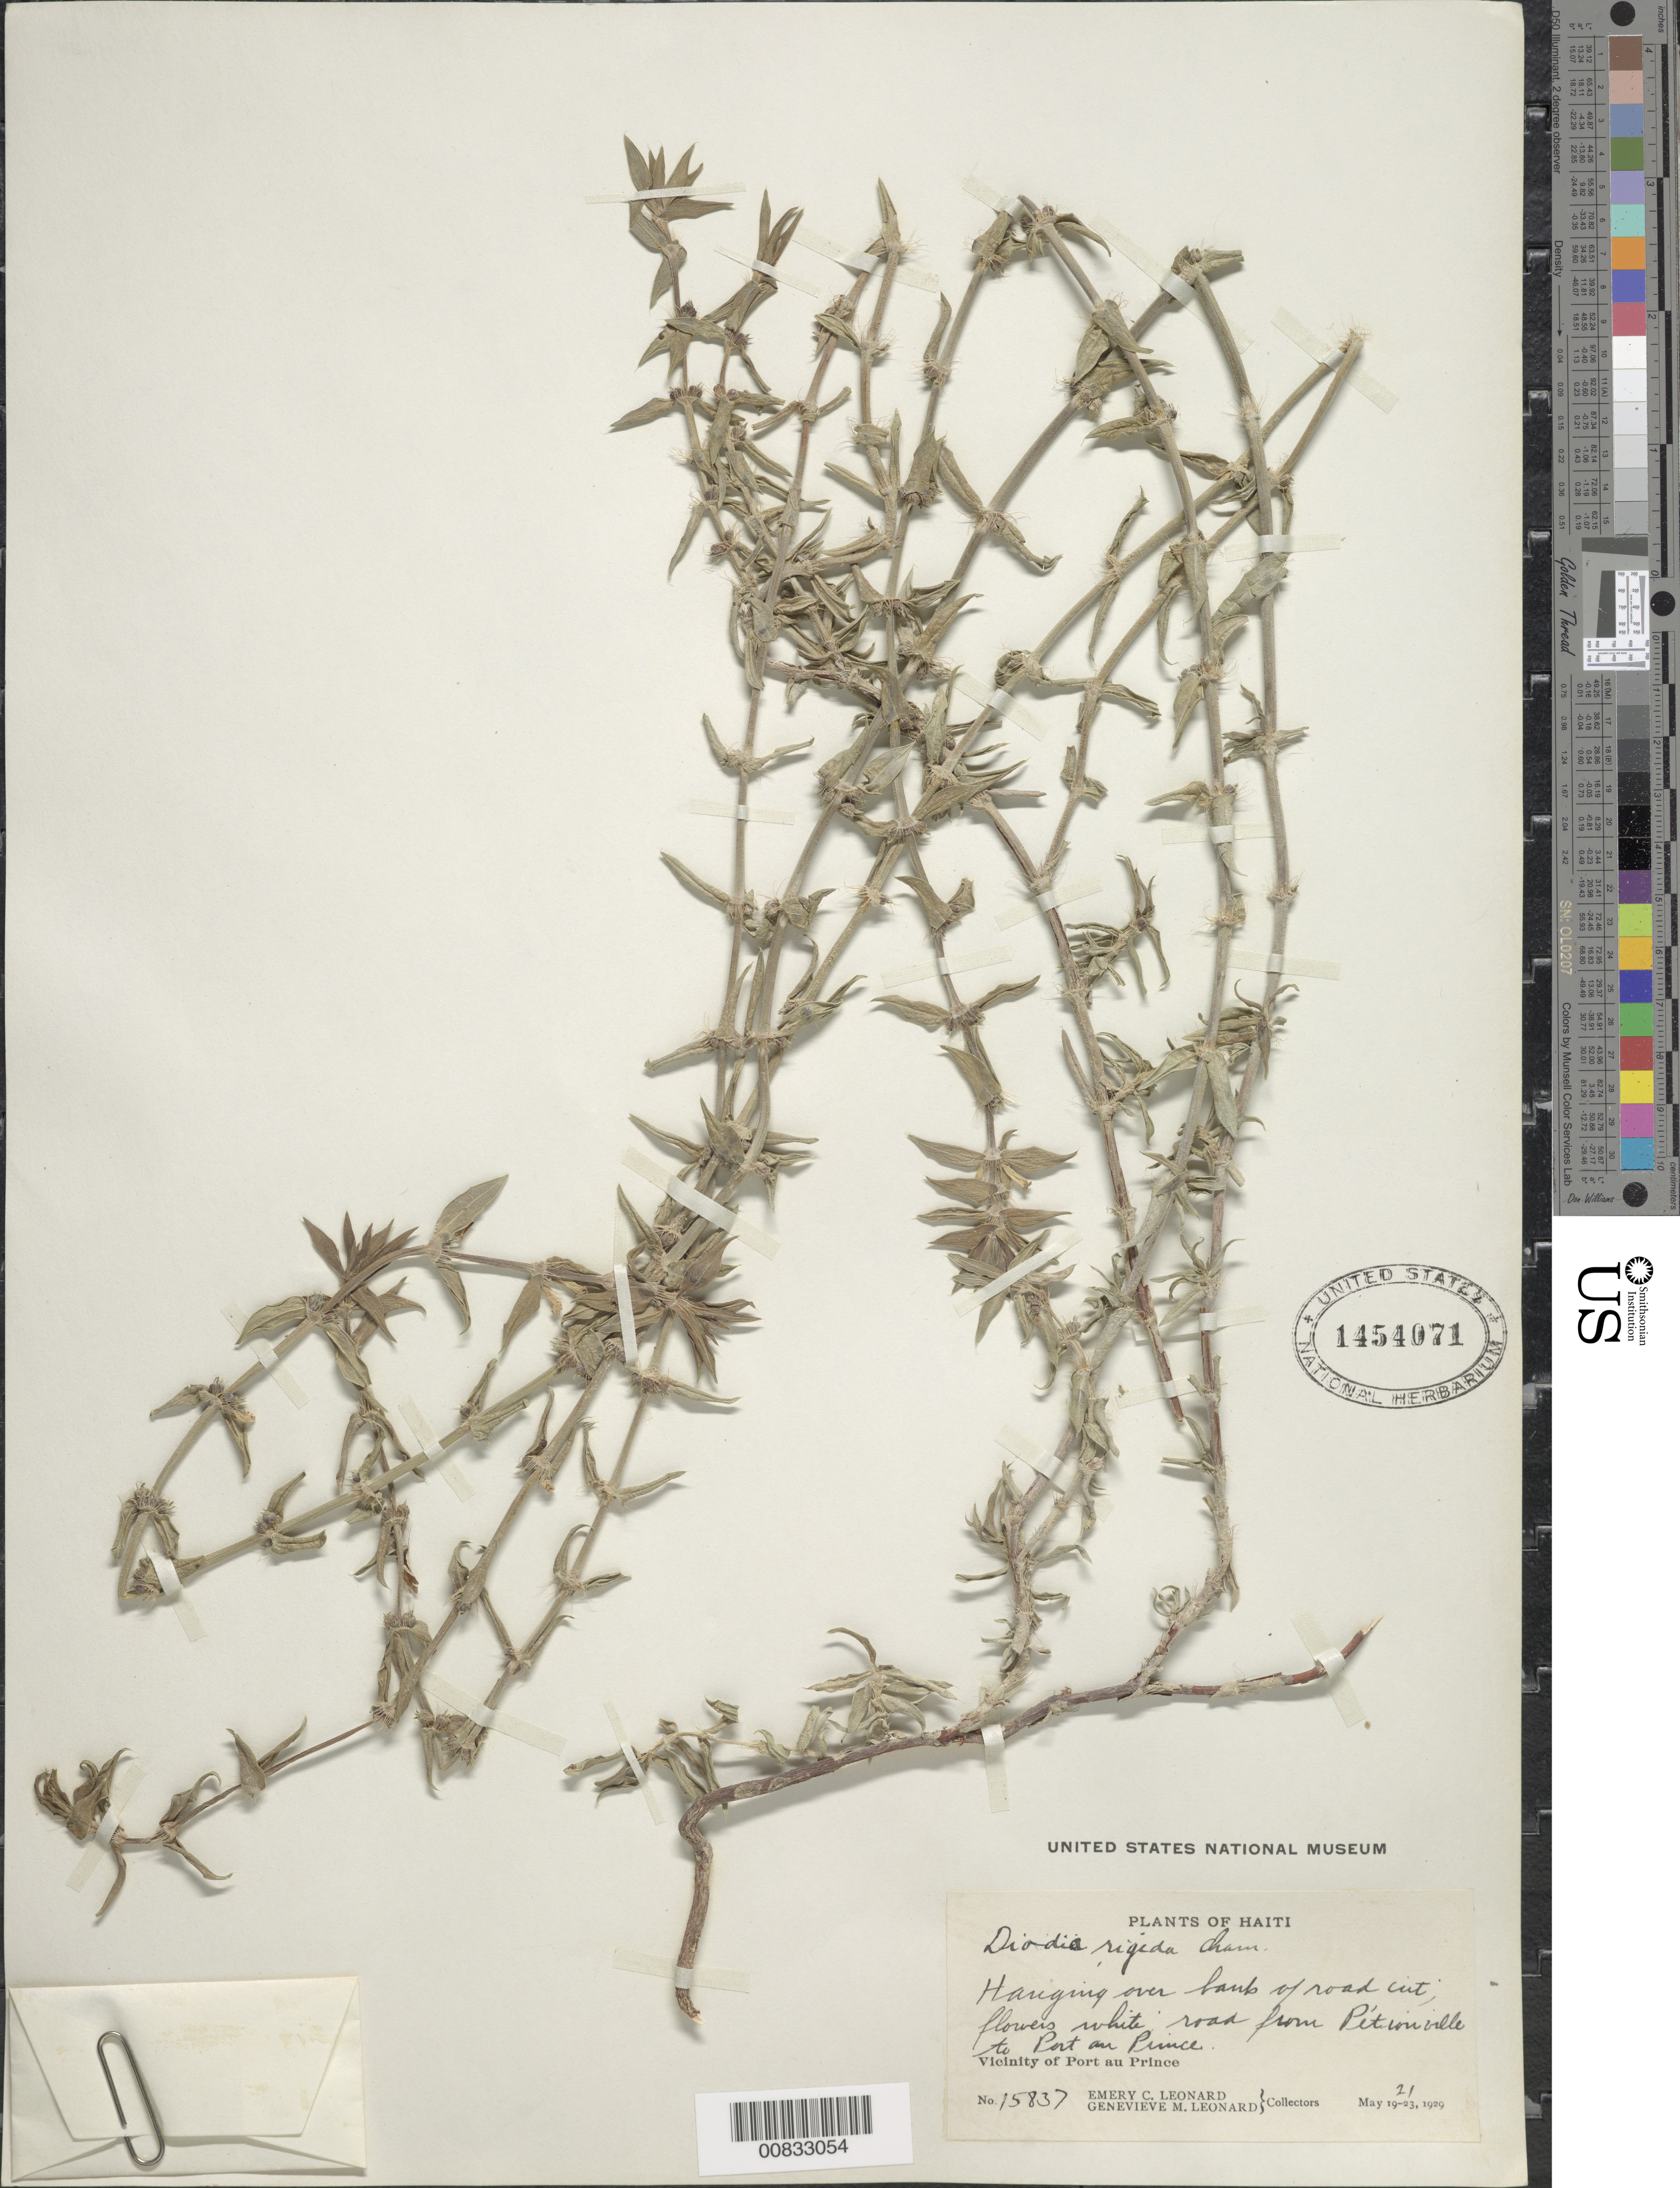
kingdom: Plantae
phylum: Tracheophyta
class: Magnoliopsida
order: Gentianales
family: Rubiaceae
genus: Diodella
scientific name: Diodella apiculata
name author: (Willd. ex Roem. & Schult.) Delprete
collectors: E. C. Leonard & G. M. Leonard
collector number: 15837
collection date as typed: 21 May 1929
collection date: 1929-05-21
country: Haiti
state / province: Ouest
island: Hispaniola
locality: Vicinity of Port-au-Prince, road from Pétionville to Port-au-Prince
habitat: Hanging over bank of road cut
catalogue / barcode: US 1454071